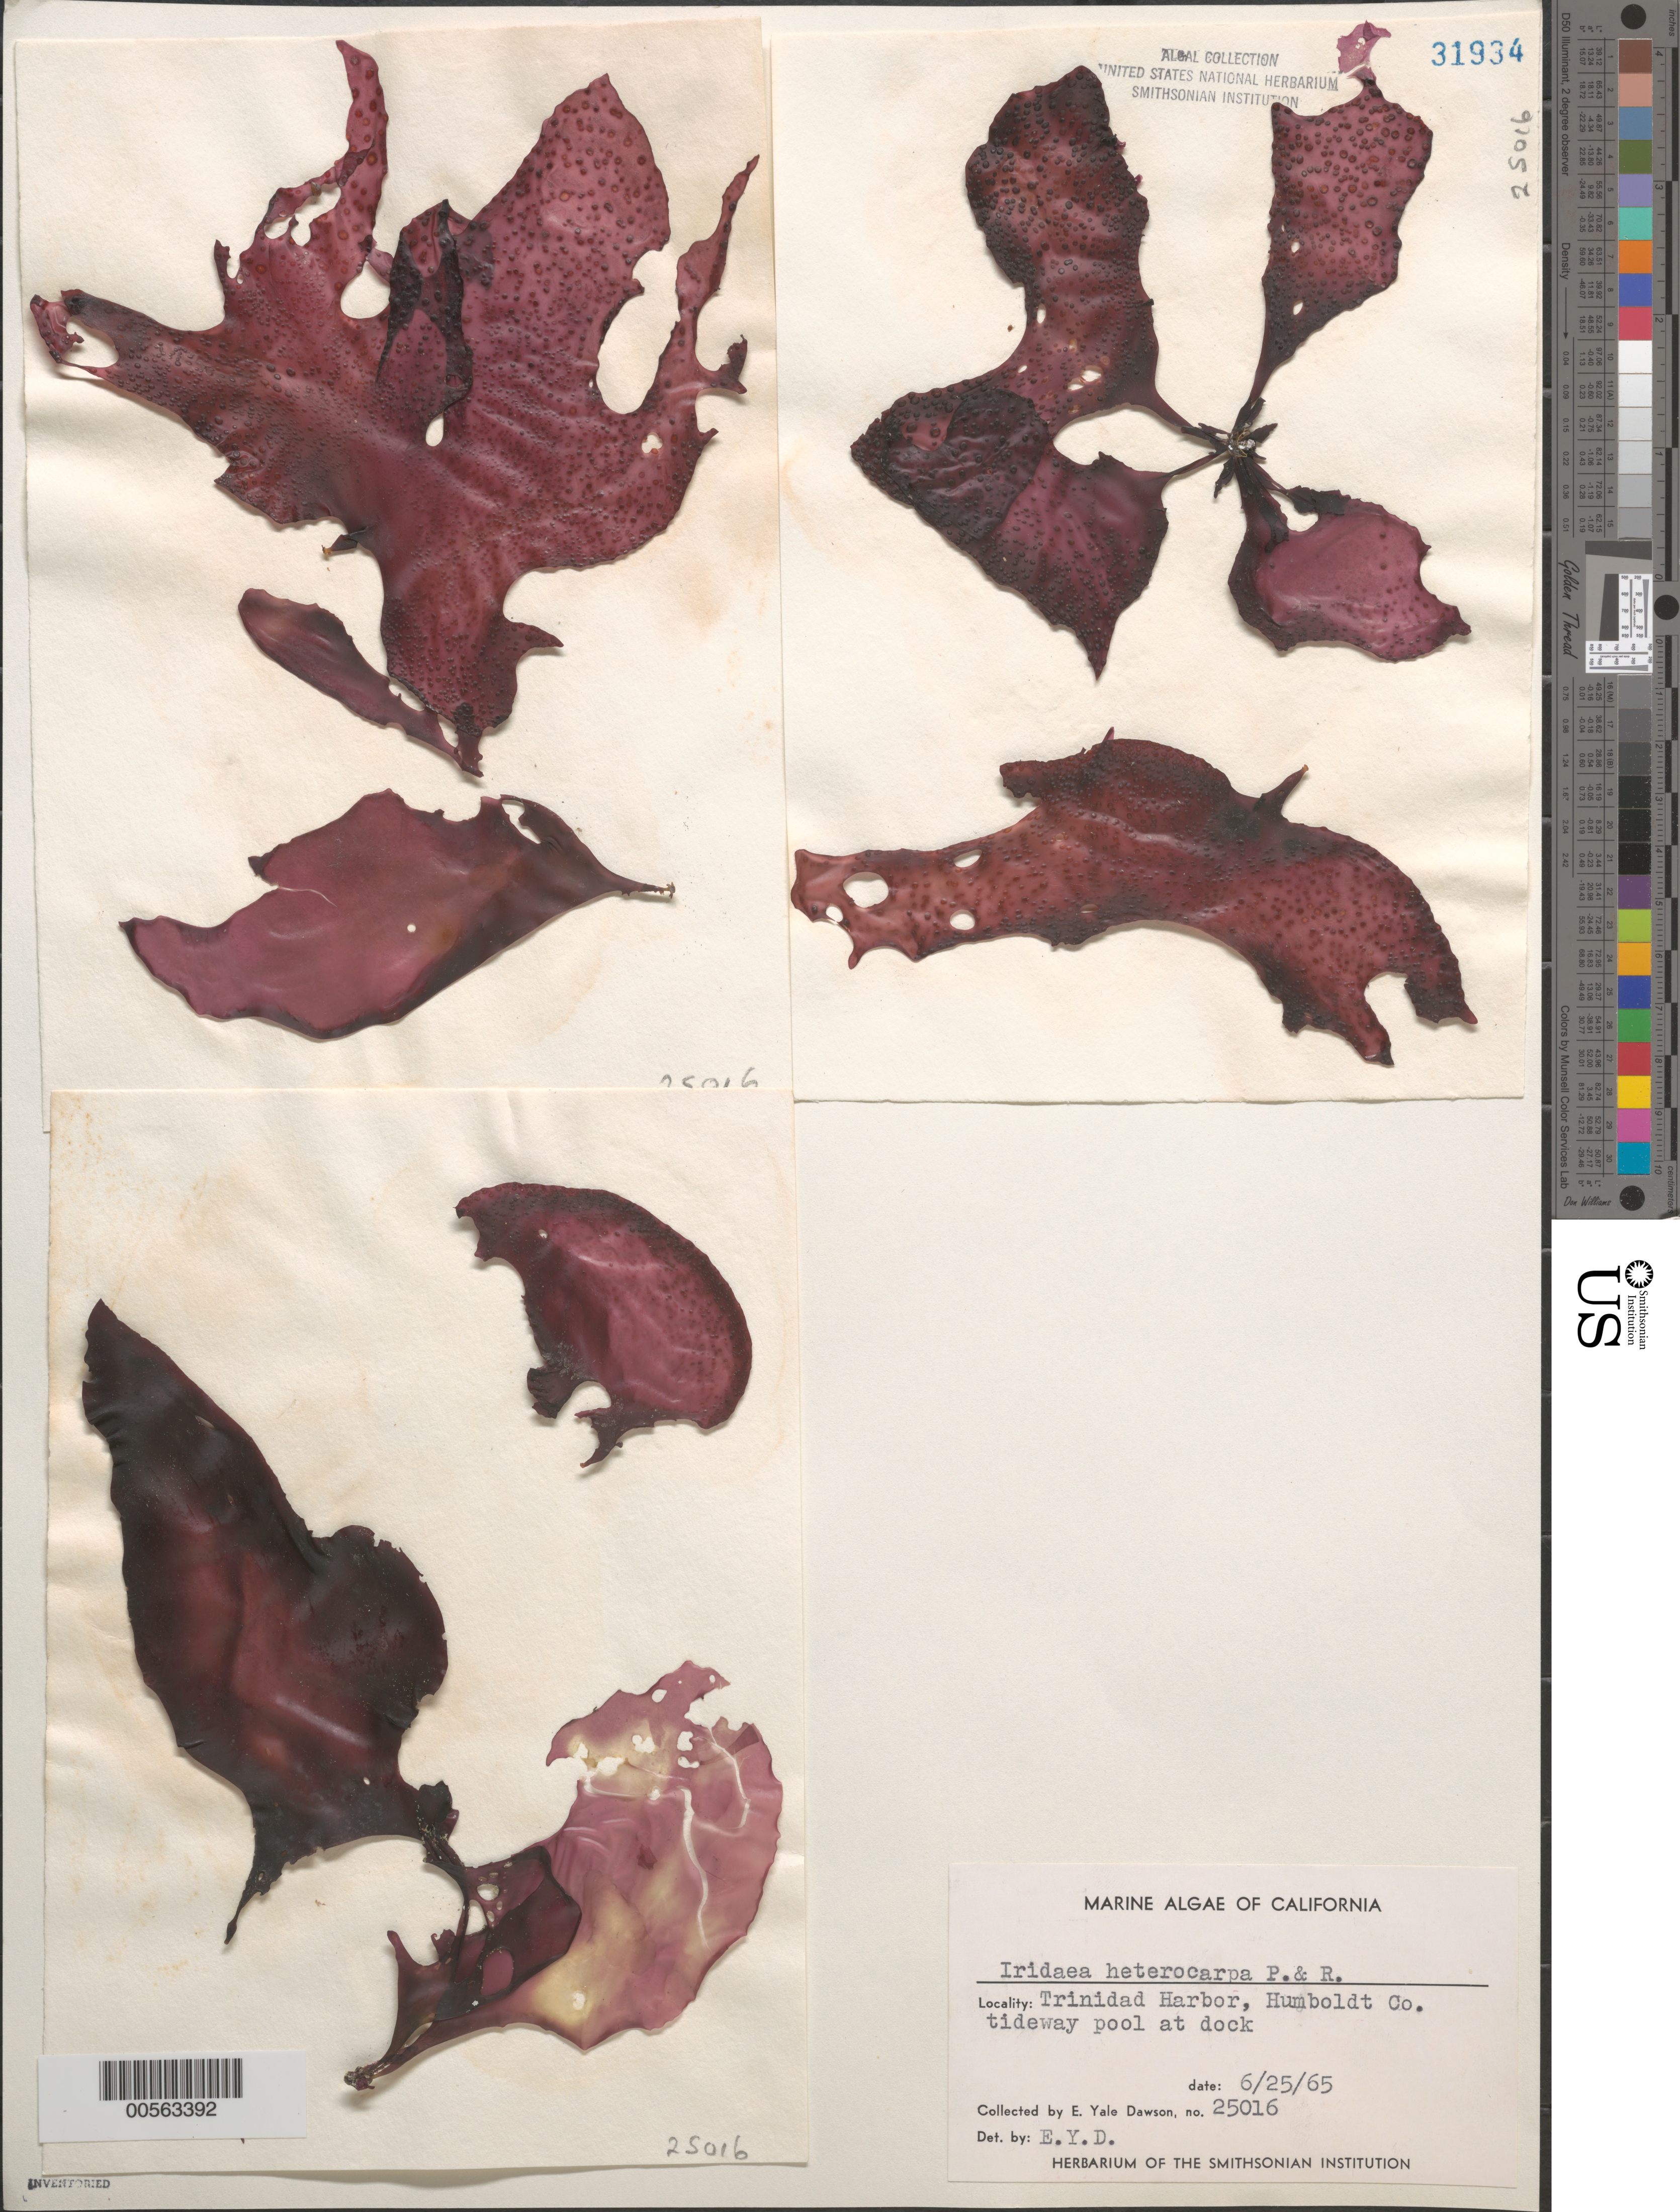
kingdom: Plantae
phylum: Rhodophyta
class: Florideophyceae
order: Gigartinales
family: Gigartinaceae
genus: Chondrus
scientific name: Chondrus crispus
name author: Stackh.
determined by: Algae name updating Project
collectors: E. Y. Dawson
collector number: EYD 25016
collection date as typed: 25 Jun 1965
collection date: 1965-06-25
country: United States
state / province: California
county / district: Humboldt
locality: Trinidad Harbor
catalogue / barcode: US 31934